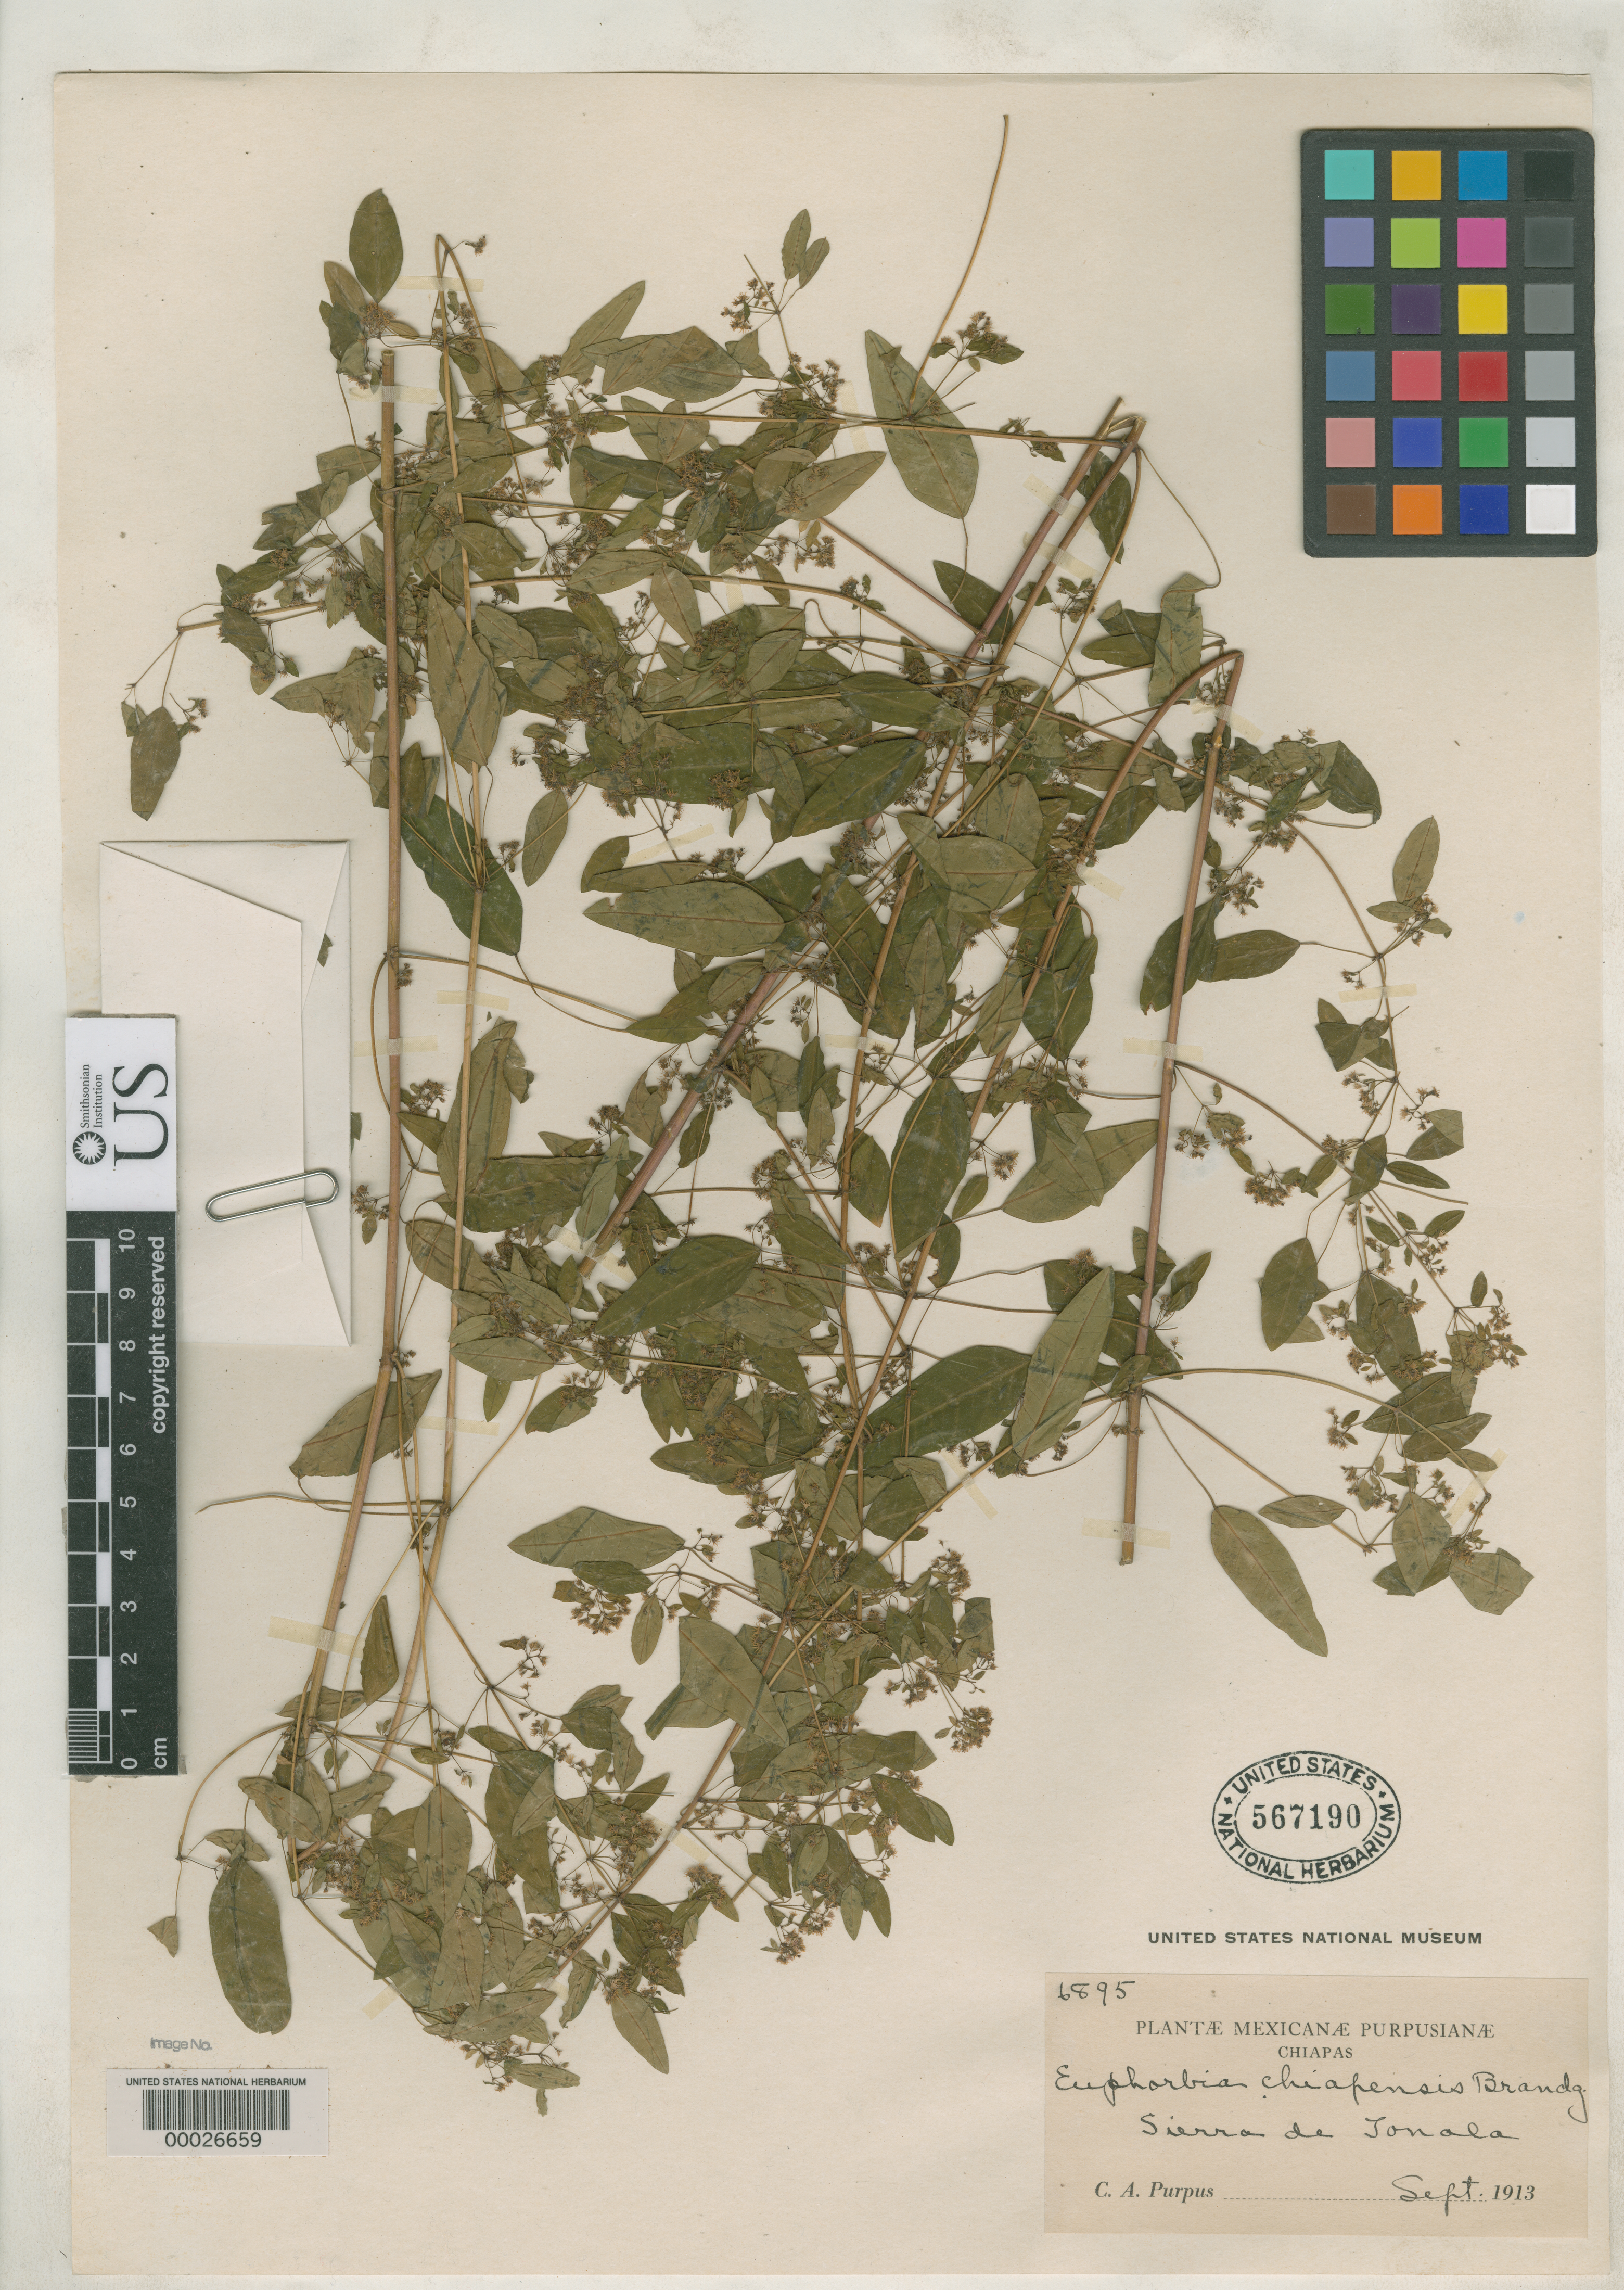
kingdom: Plantae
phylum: Tracheophyta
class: Magnoliopsida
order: Malpighiales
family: Euphorbiaceae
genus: Euphorbia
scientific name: Euphorbia chiapensis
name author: Brandegee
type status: Isotype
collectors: C. A. Purpus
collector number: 6895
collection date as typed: Sep 1913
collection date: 1913-09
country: Mexico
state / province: Chiapas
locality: Sierra de Tonala.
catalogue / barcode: US 567190